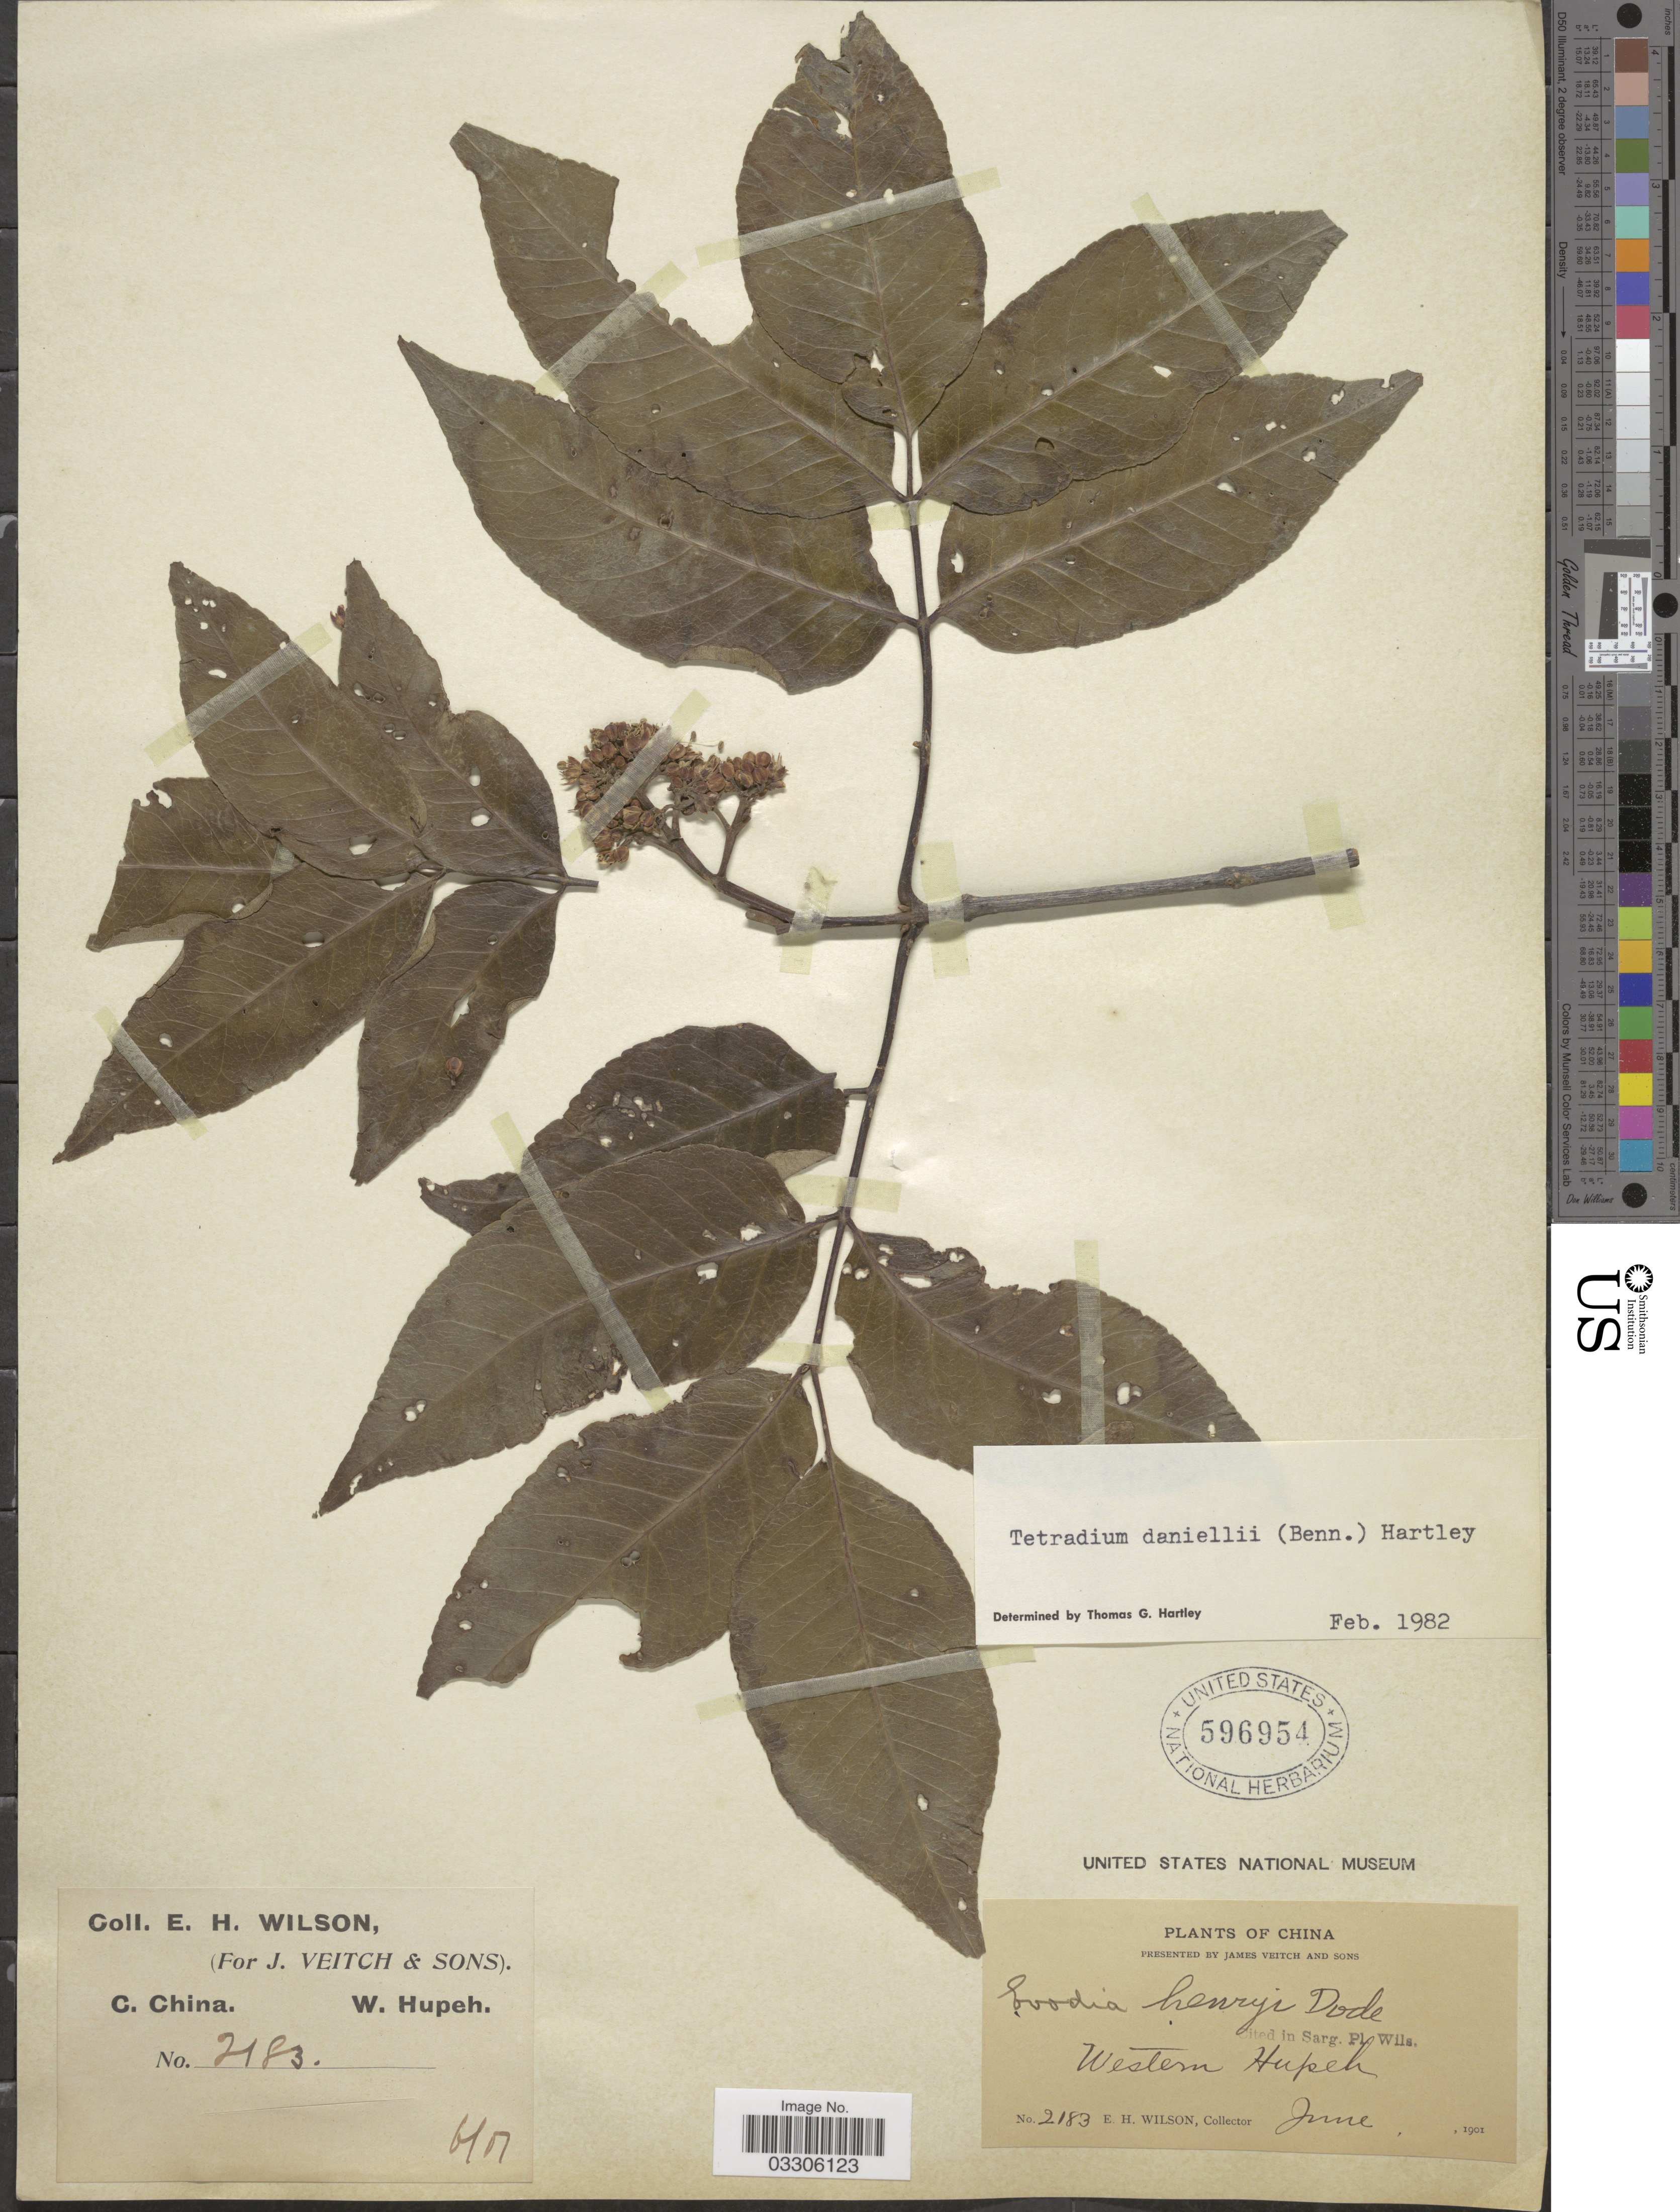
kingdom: Plantae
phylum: Tracheophyta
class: Magnoliopsida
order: Sapindales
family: Rutaceae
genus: Tetradium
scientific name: Tetradium daniellii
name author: (Benn.) T.G. Hartley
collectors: E. Wilson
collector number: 2183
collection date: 1901-06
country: China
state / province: Hubei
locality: C. China. Western Hupeh.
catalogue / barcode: US 596954